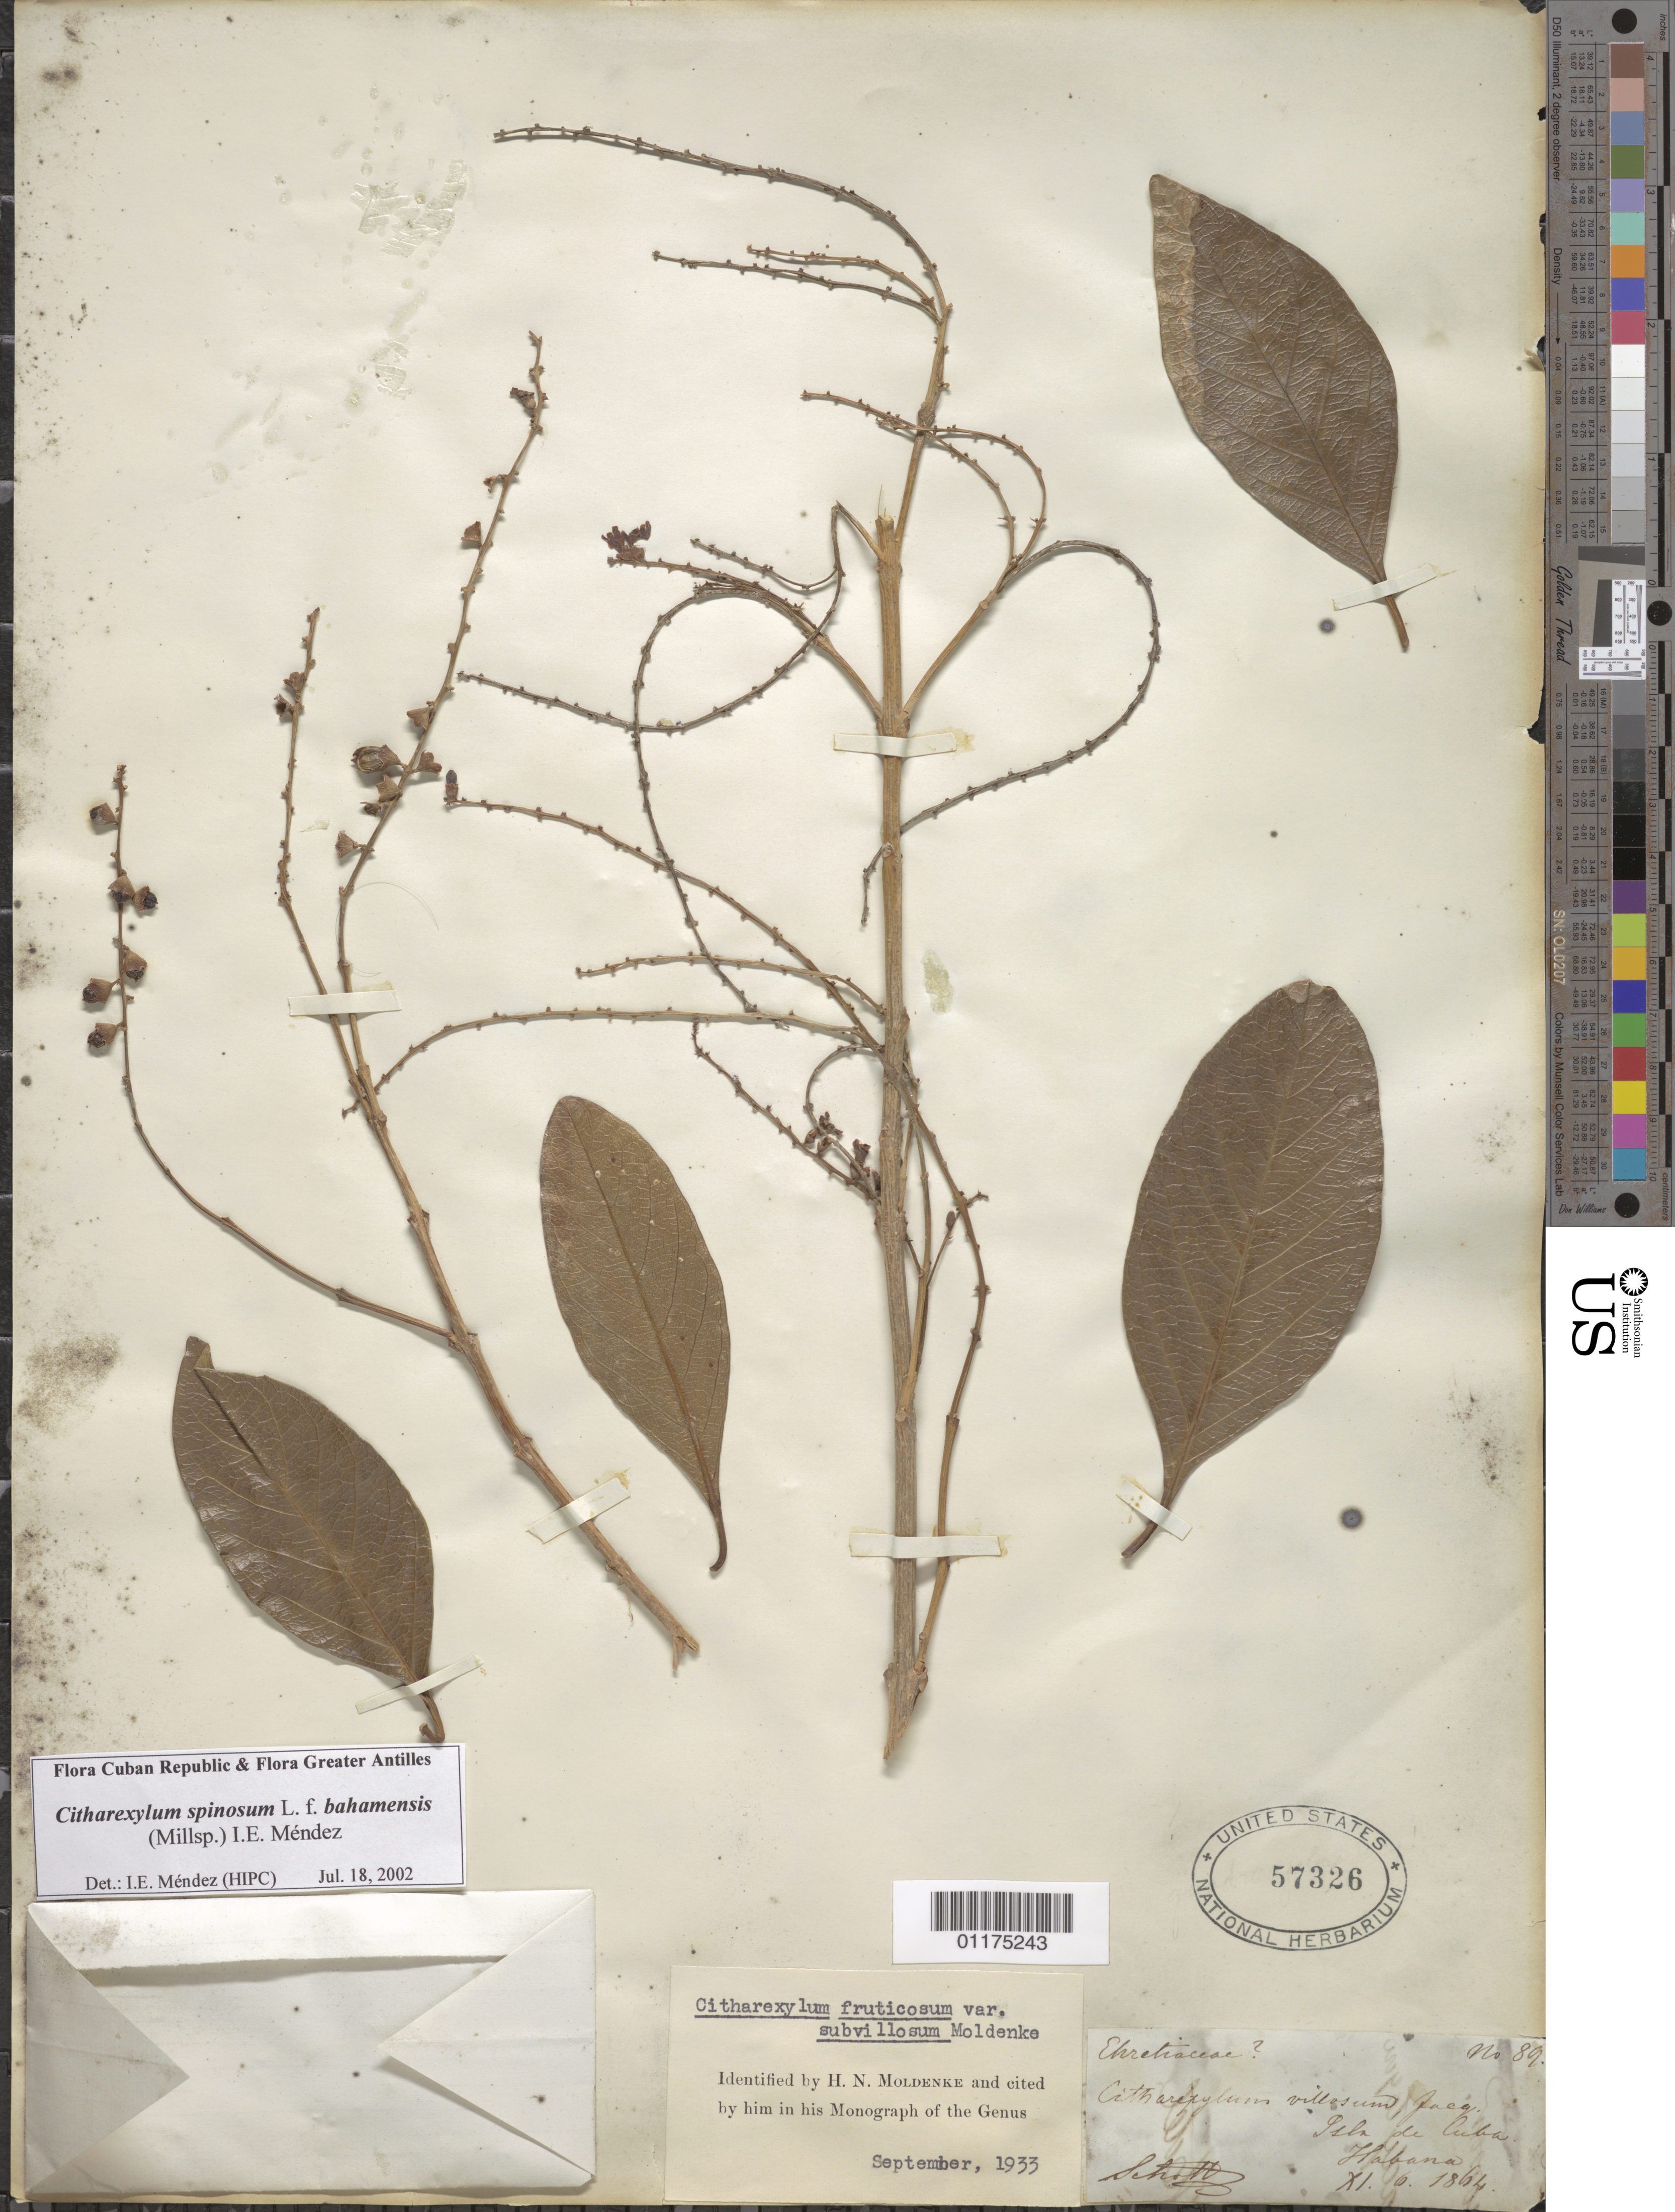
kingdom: Plantae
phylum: Tracheophyta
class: Magnoliopsida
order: Lamiales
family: Verbenaceae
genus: Citharexylum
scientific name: Citharexylum spinosum f. bahamensis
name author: (Millsp.) I.E. Méndez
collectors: S. Schott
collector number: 89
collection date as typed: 06 Nov 1864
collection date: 1864-11-06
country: Cuba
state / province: La Habana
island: Cuba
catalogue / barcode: US 57326